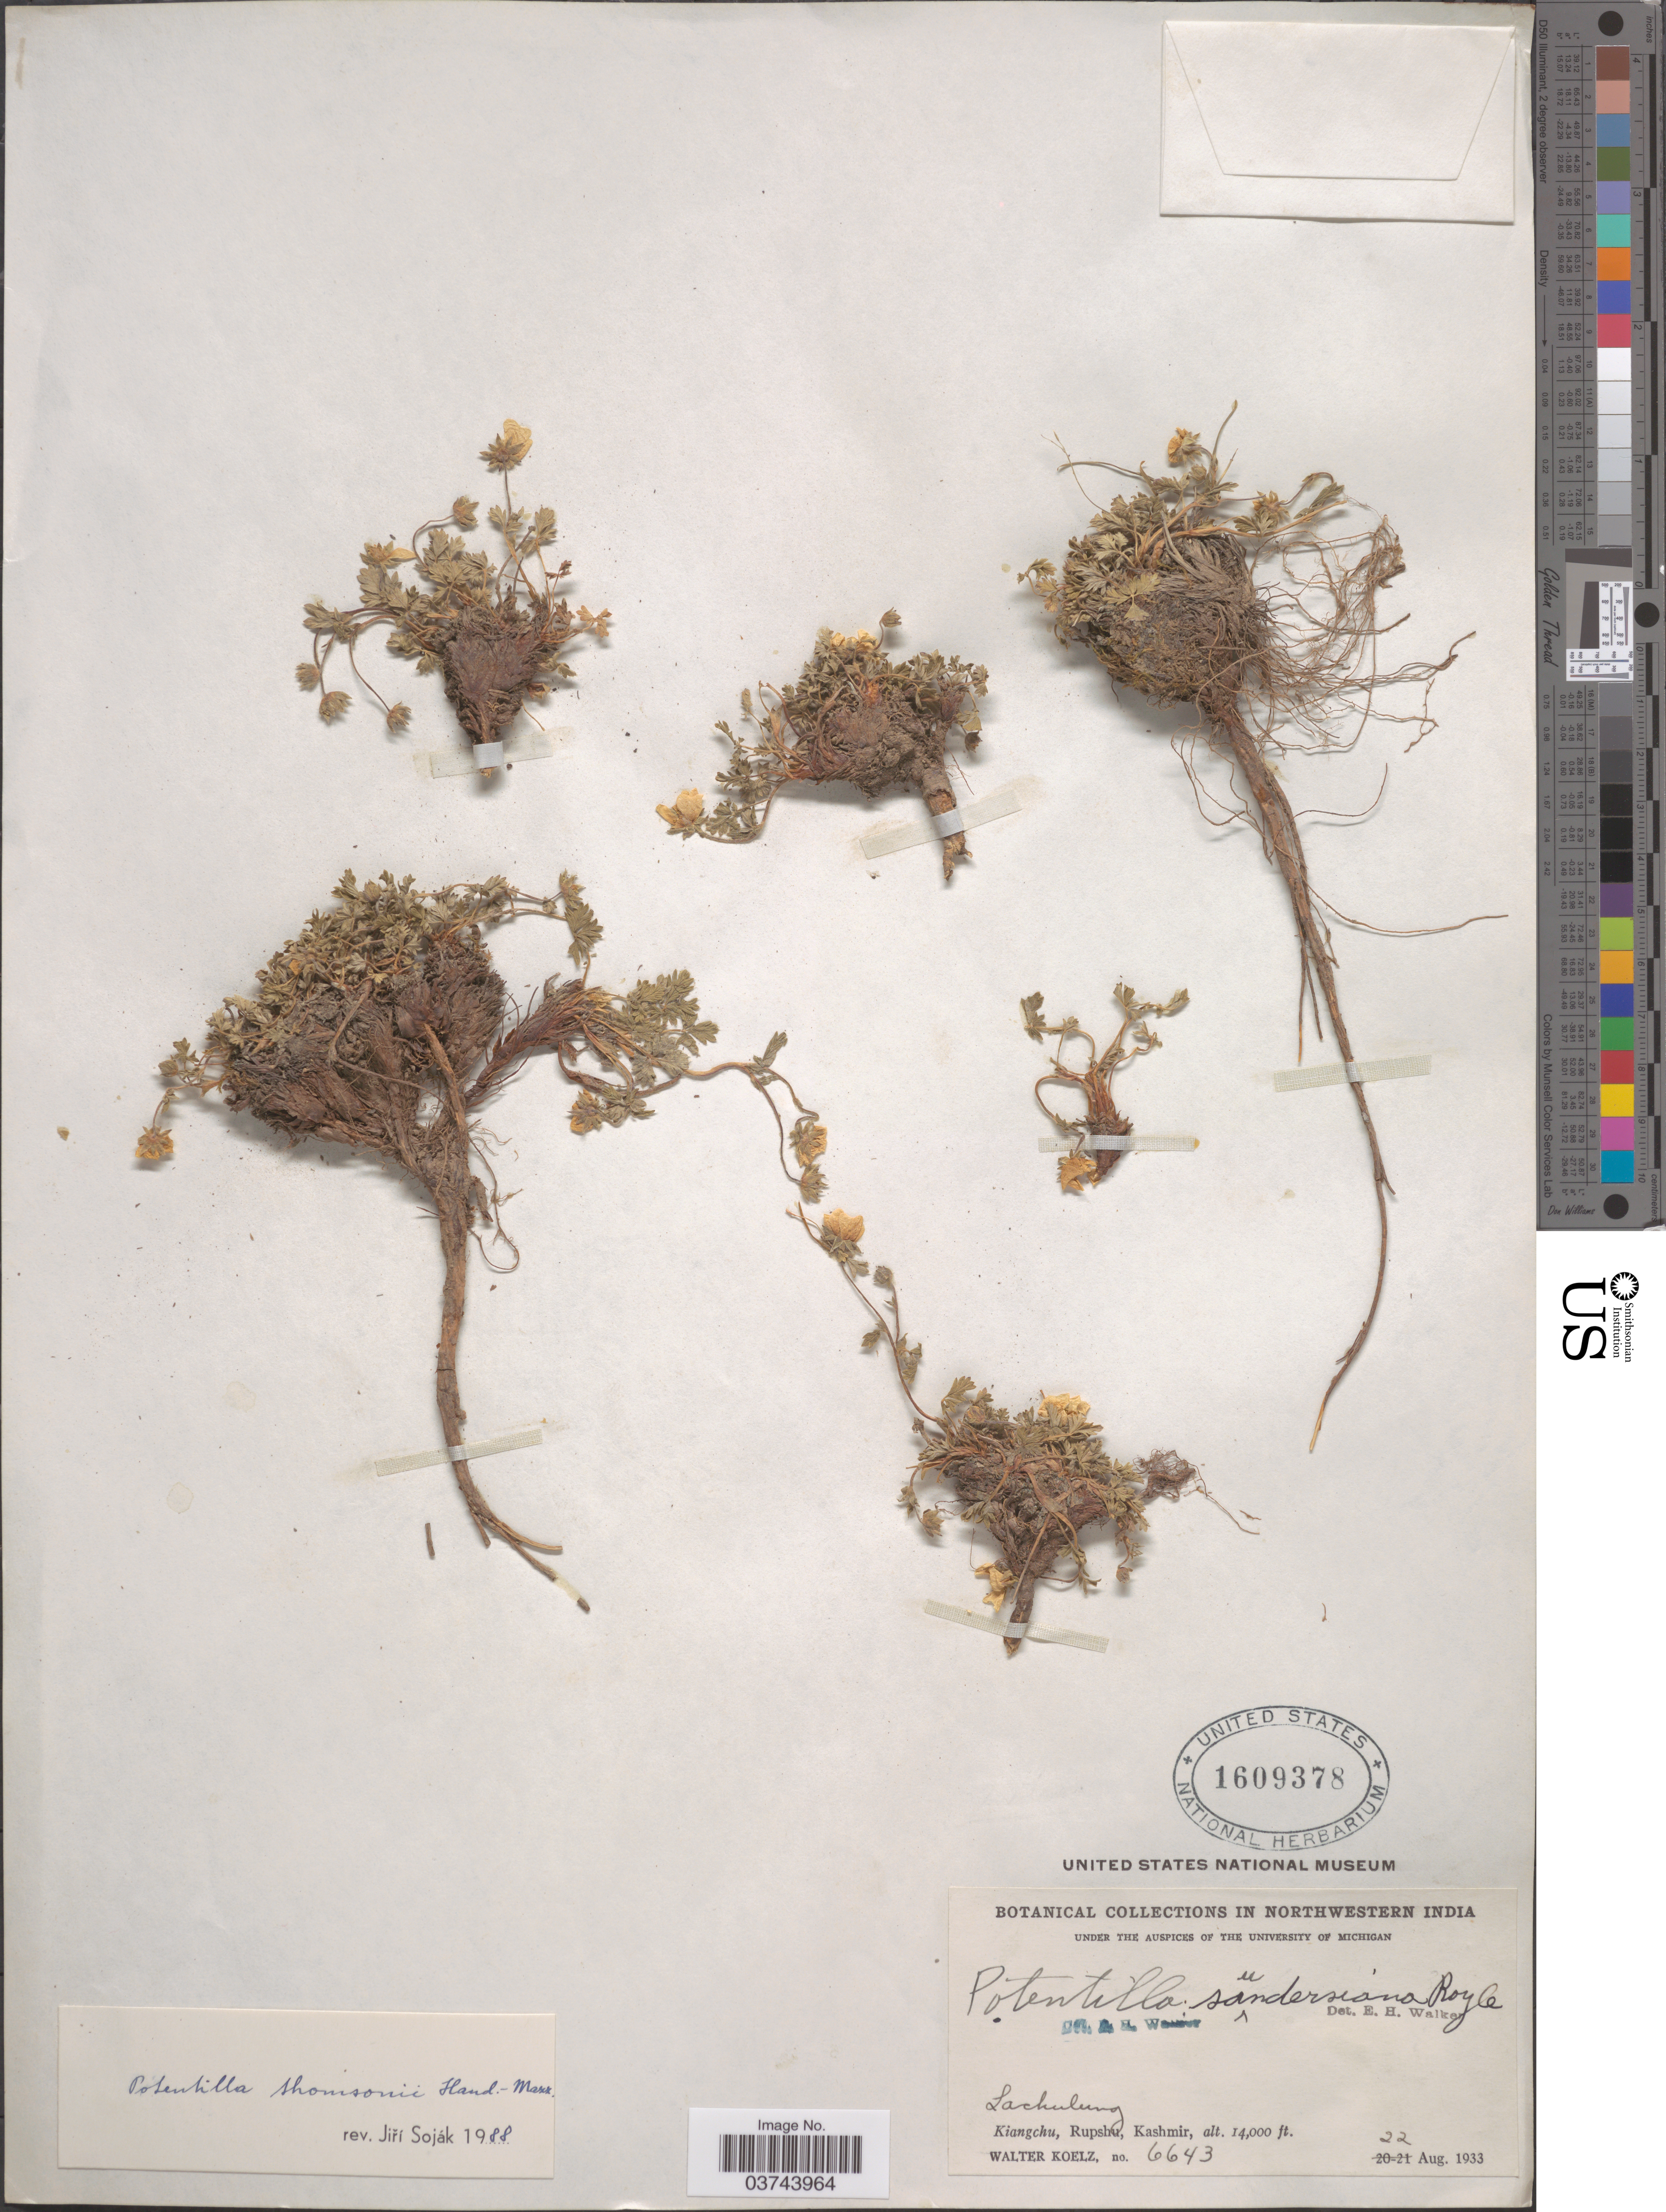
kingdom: Plantae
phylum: Tracheophyta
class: Magnoliopsida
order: Rosales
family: Rosaceae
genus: Potentilla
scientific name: Potentilla thomsonii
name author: Hand.-Mazz.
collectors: W. N. Koelz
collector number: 6643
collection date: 1933-08-22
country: India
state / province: Jammu and Kashmir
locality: Northwestern India. Lachulung. Kiangchu, Rupshu, Kashmir.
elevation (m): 4267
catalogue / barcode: US 1609378